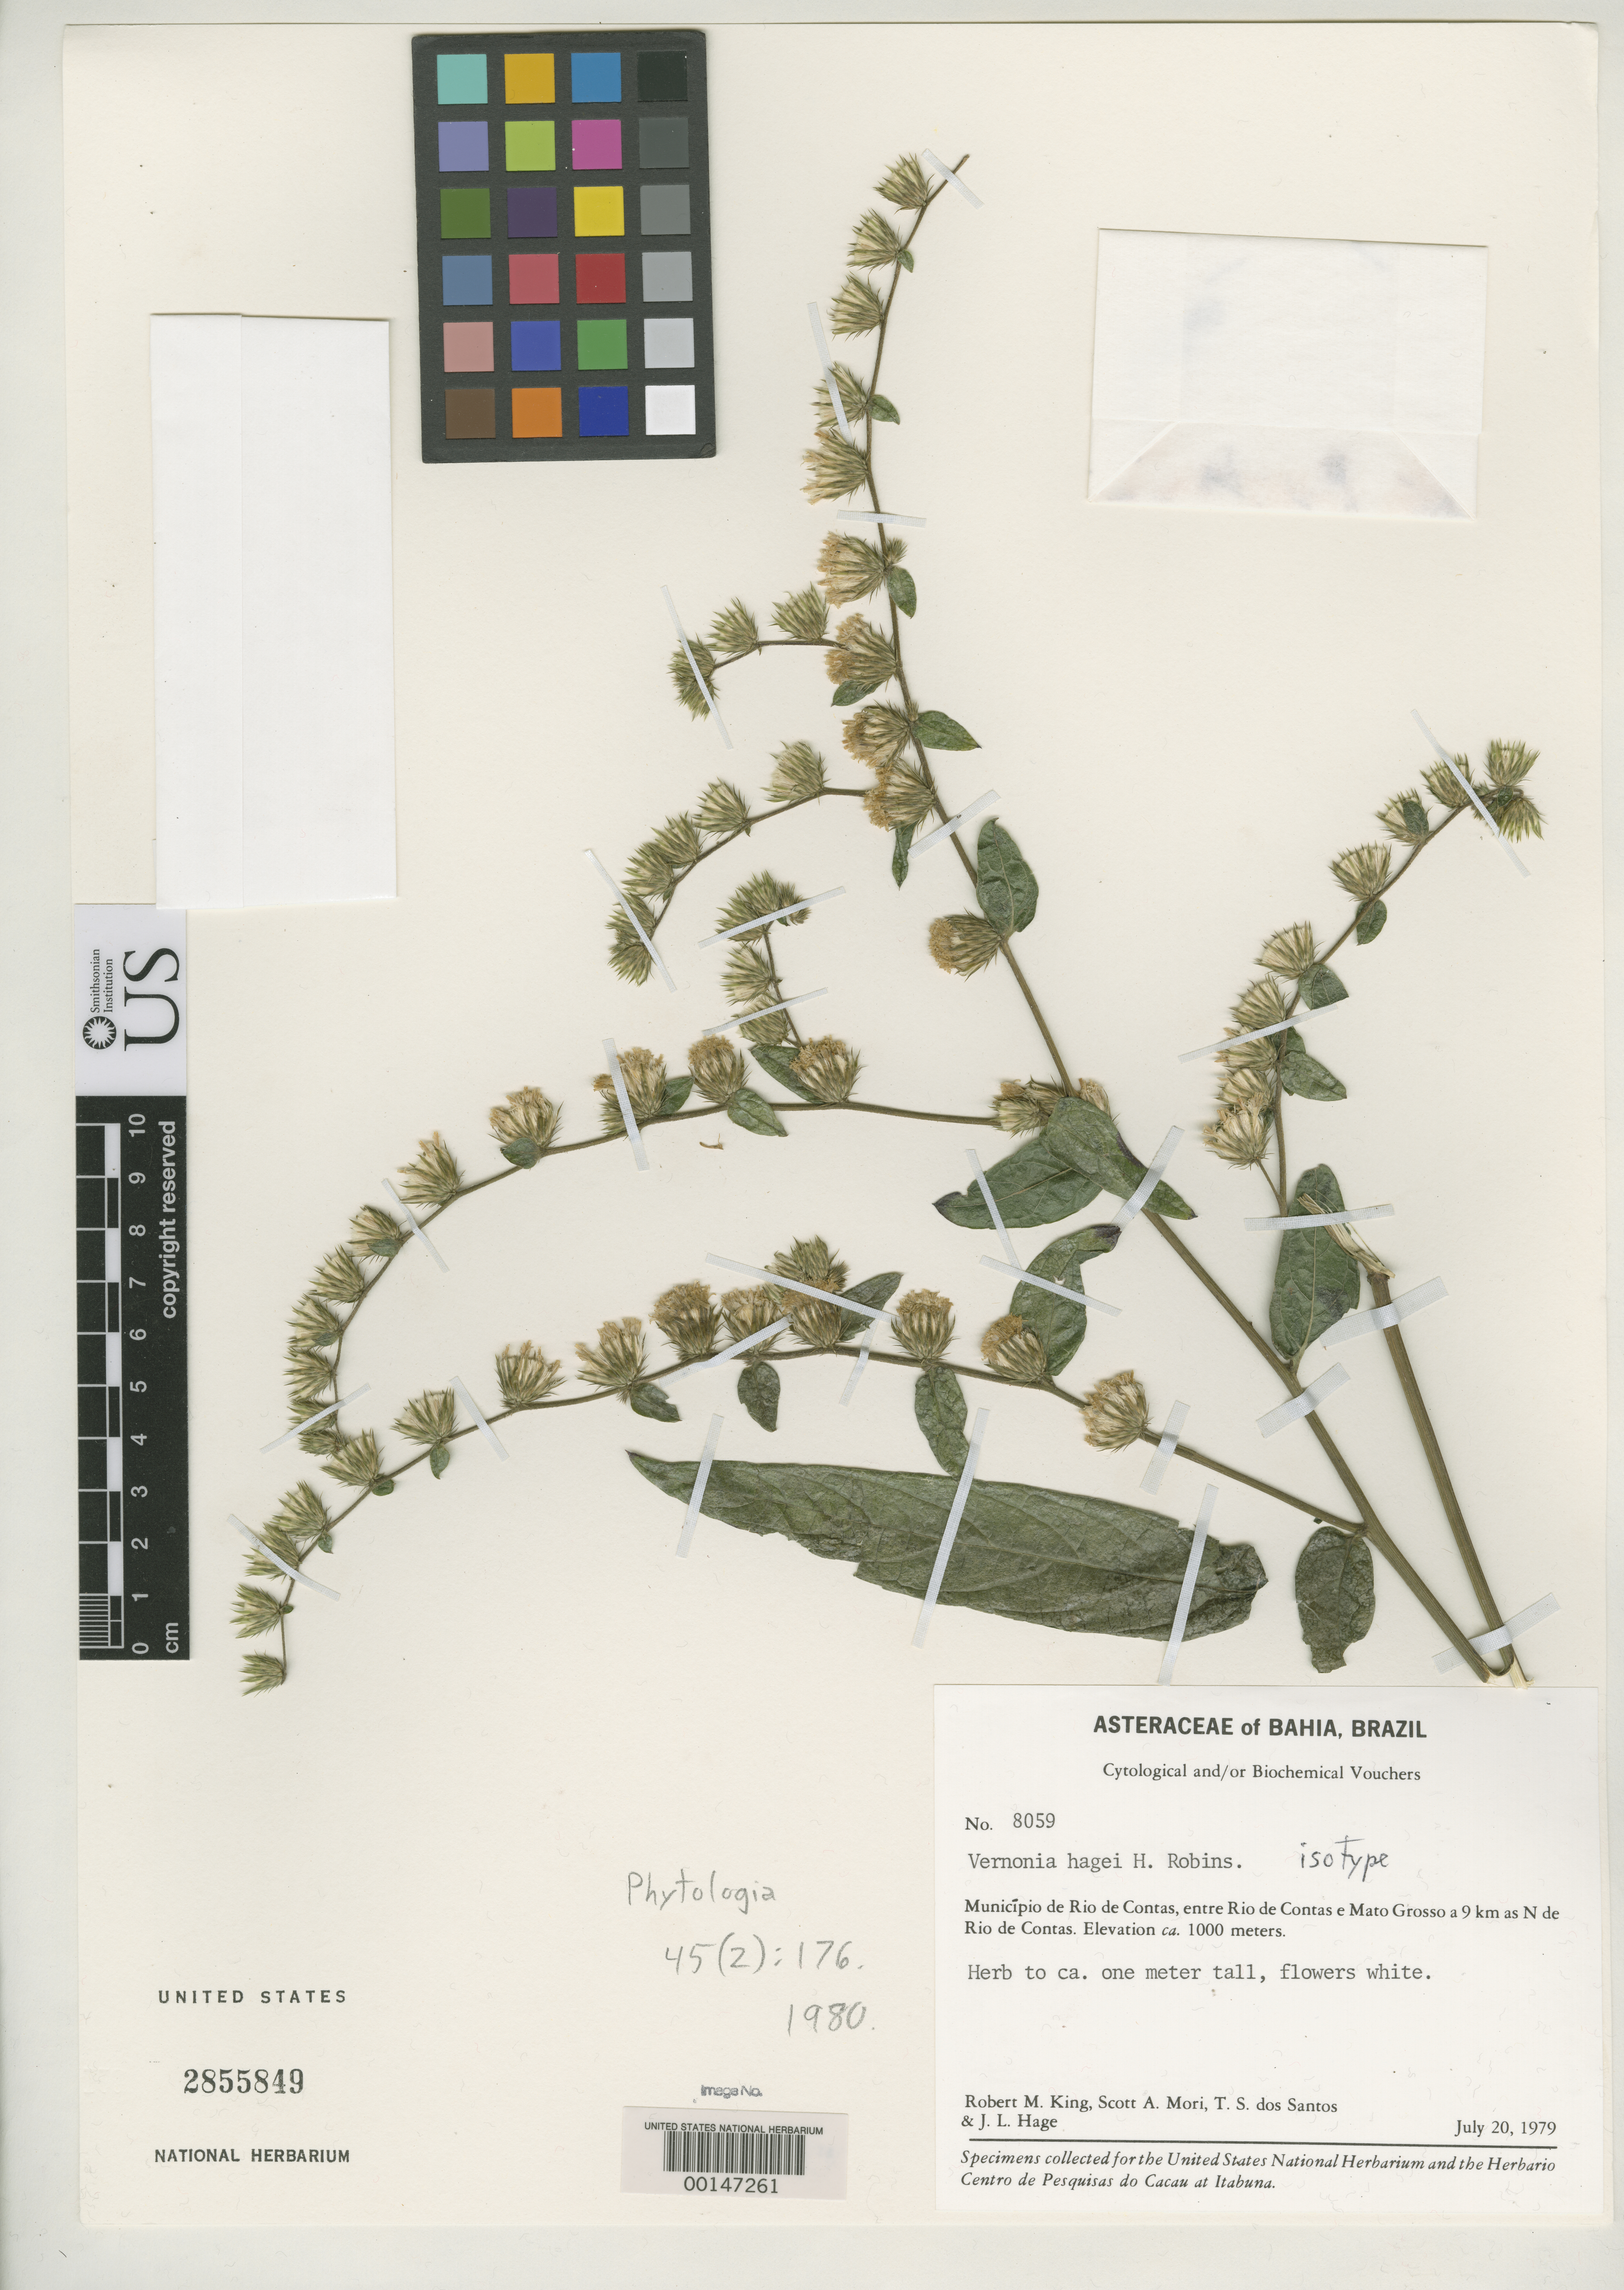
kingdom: Plantae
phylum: Tracheophyta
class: Magnoliopsida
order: Asterales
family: Asteraceae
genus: Vernonia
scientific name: Vernonia hagei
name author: H. Rob.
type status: Isotype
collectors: R. M. King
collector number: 8059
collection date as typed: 20 Jul 1979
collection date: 1979-07-20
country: Brazil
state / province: Bahia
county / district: Rio de Contas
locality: Between Rio de Contas and Mato Grosso.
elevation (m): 1000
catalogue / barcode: US 2855849